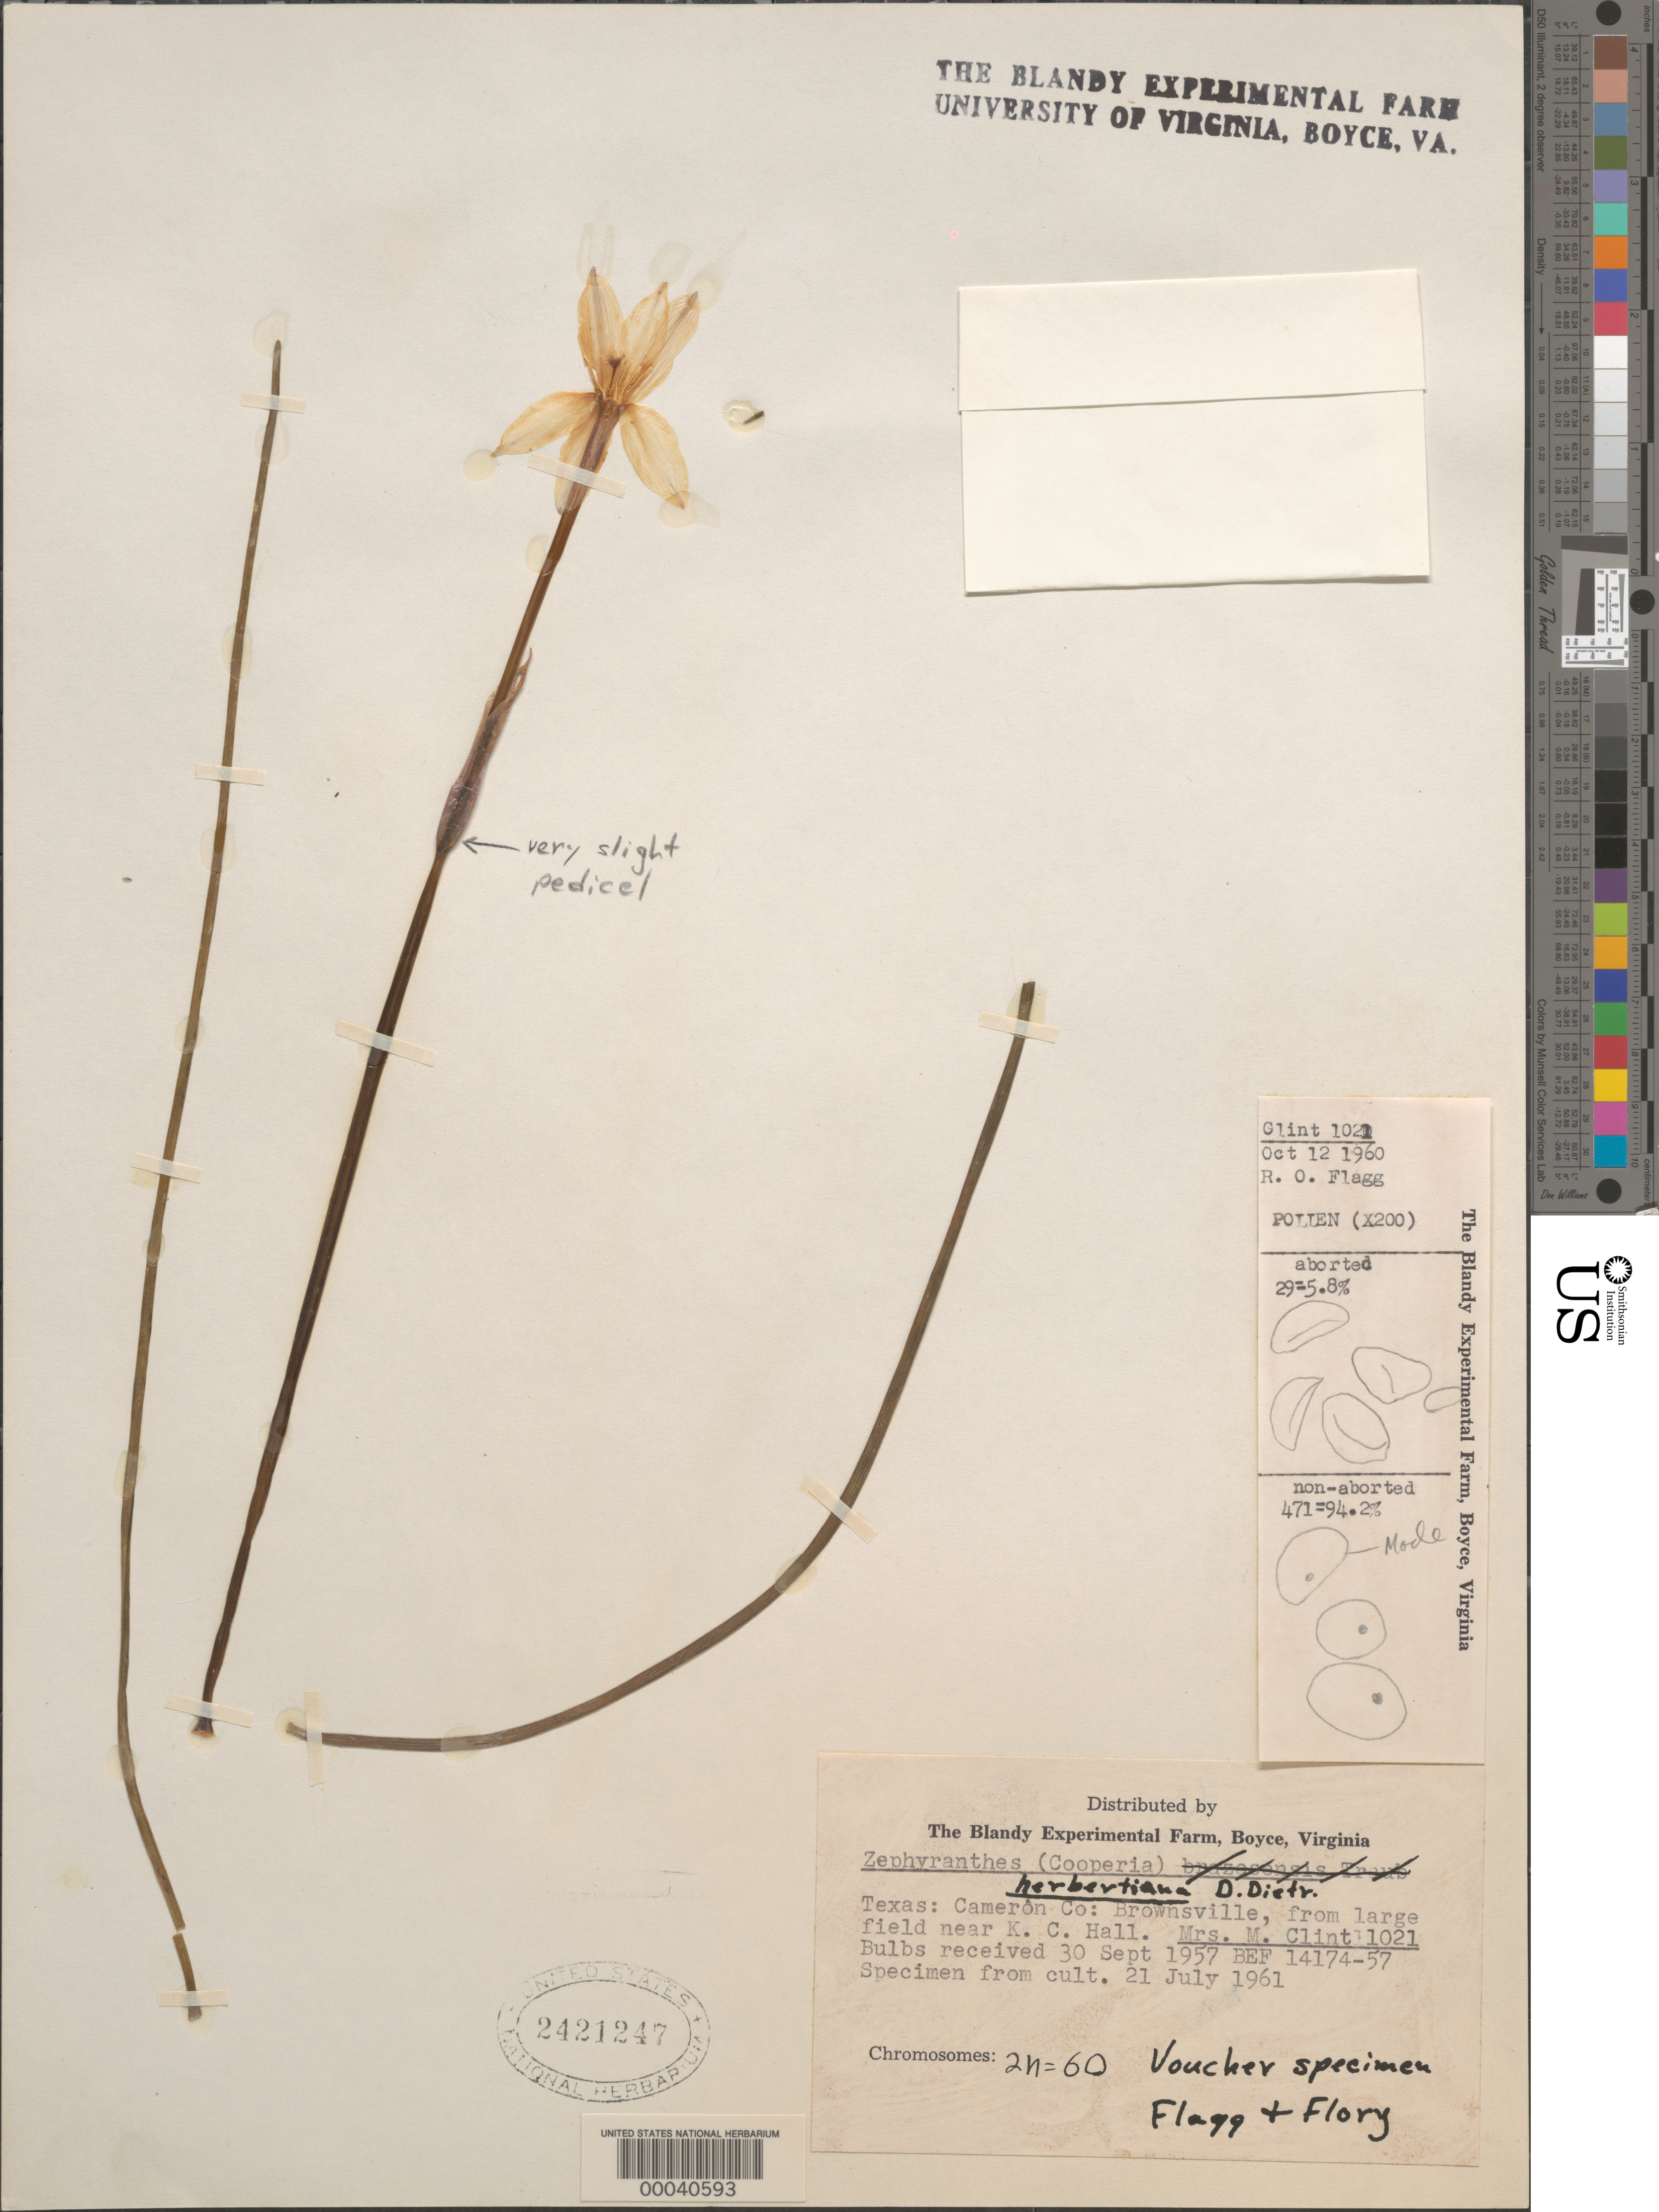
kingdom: Plantae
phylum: Tracheophyta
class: Liliopsida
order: Asparagales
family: Amaryllidaceae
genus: Zephyranthes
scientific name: Zephyranthes herbertiana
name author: D. Dietr.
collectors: M. Clint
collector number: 1021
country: United States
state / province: Texas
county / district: Cameron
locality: Brownsville, near k.c. hall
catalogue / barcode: US 2421247